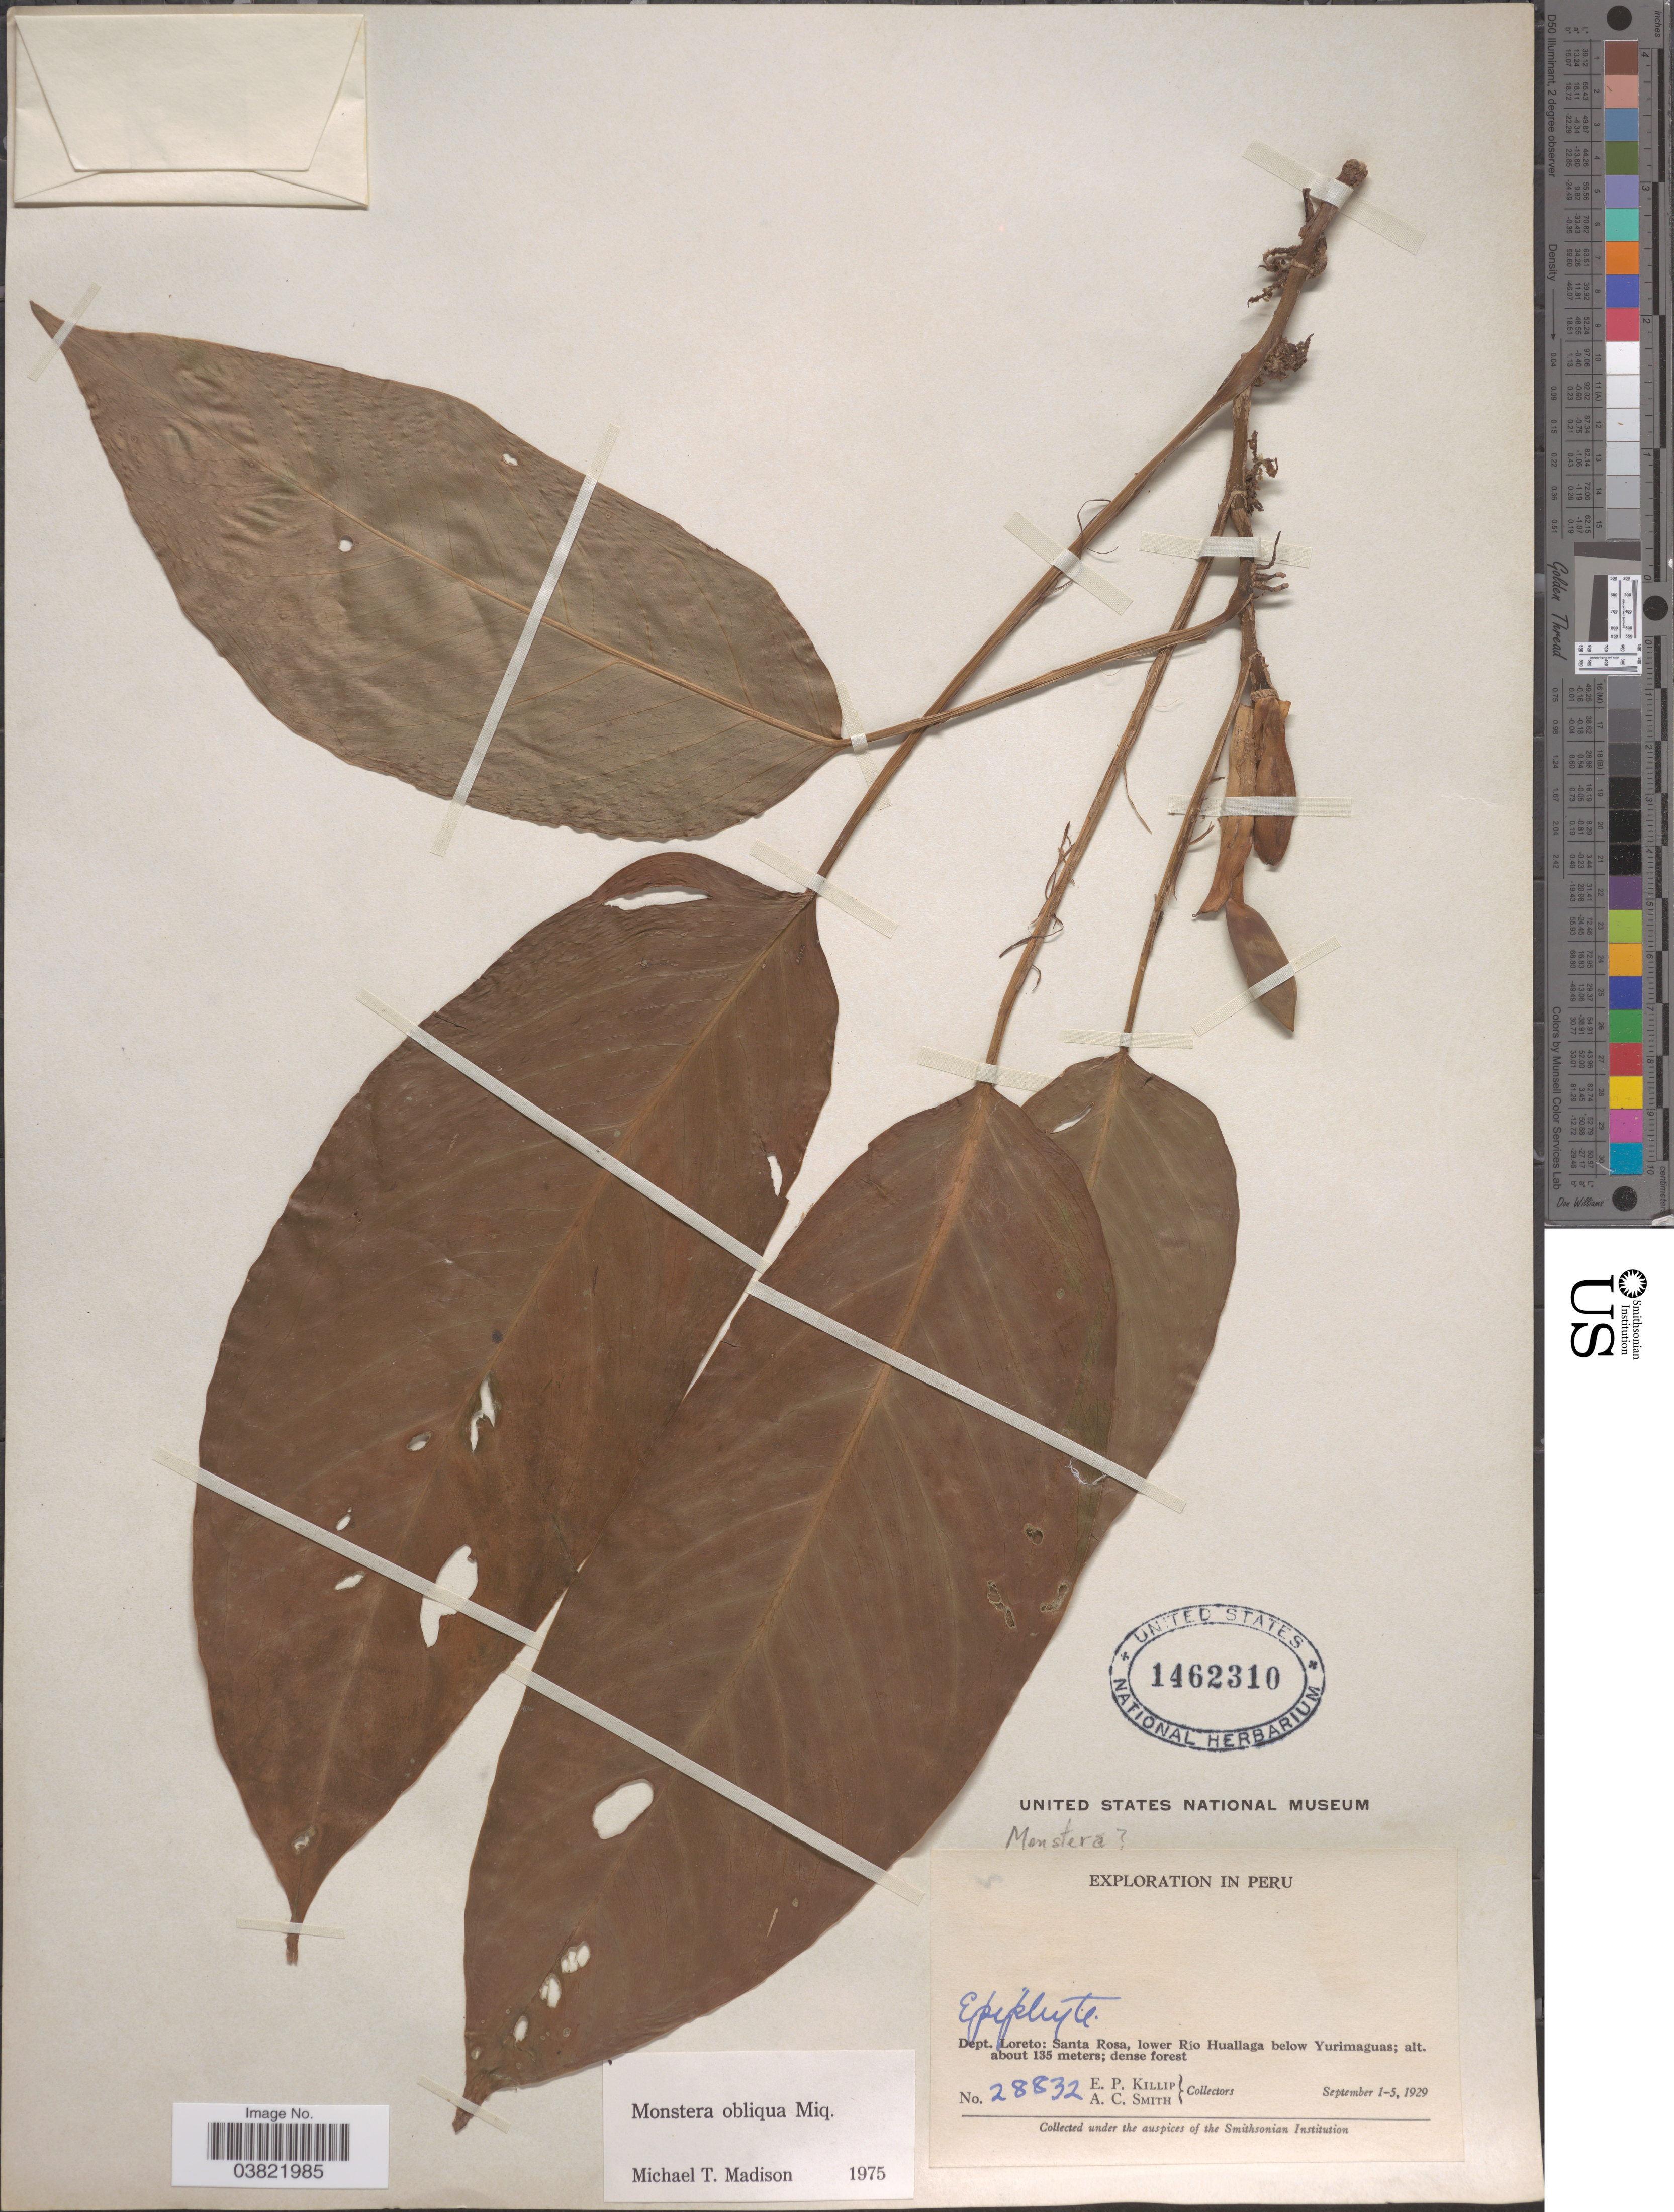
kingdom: Plantae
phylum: Tracheophyta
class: Liliopsida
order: Alismatales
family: Araceae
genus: Monstera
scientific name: Monstera obliqua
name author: Miq.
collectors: E. P. Killip & A. C. Smith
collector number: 28832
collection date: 1929-09-01/1929-09-05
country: Peru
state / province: Loreto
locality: Dept. Loreto: Santa Rosa, lower Río Huallaga below Yurimaguas.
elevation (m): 135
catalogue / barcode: US 1462310